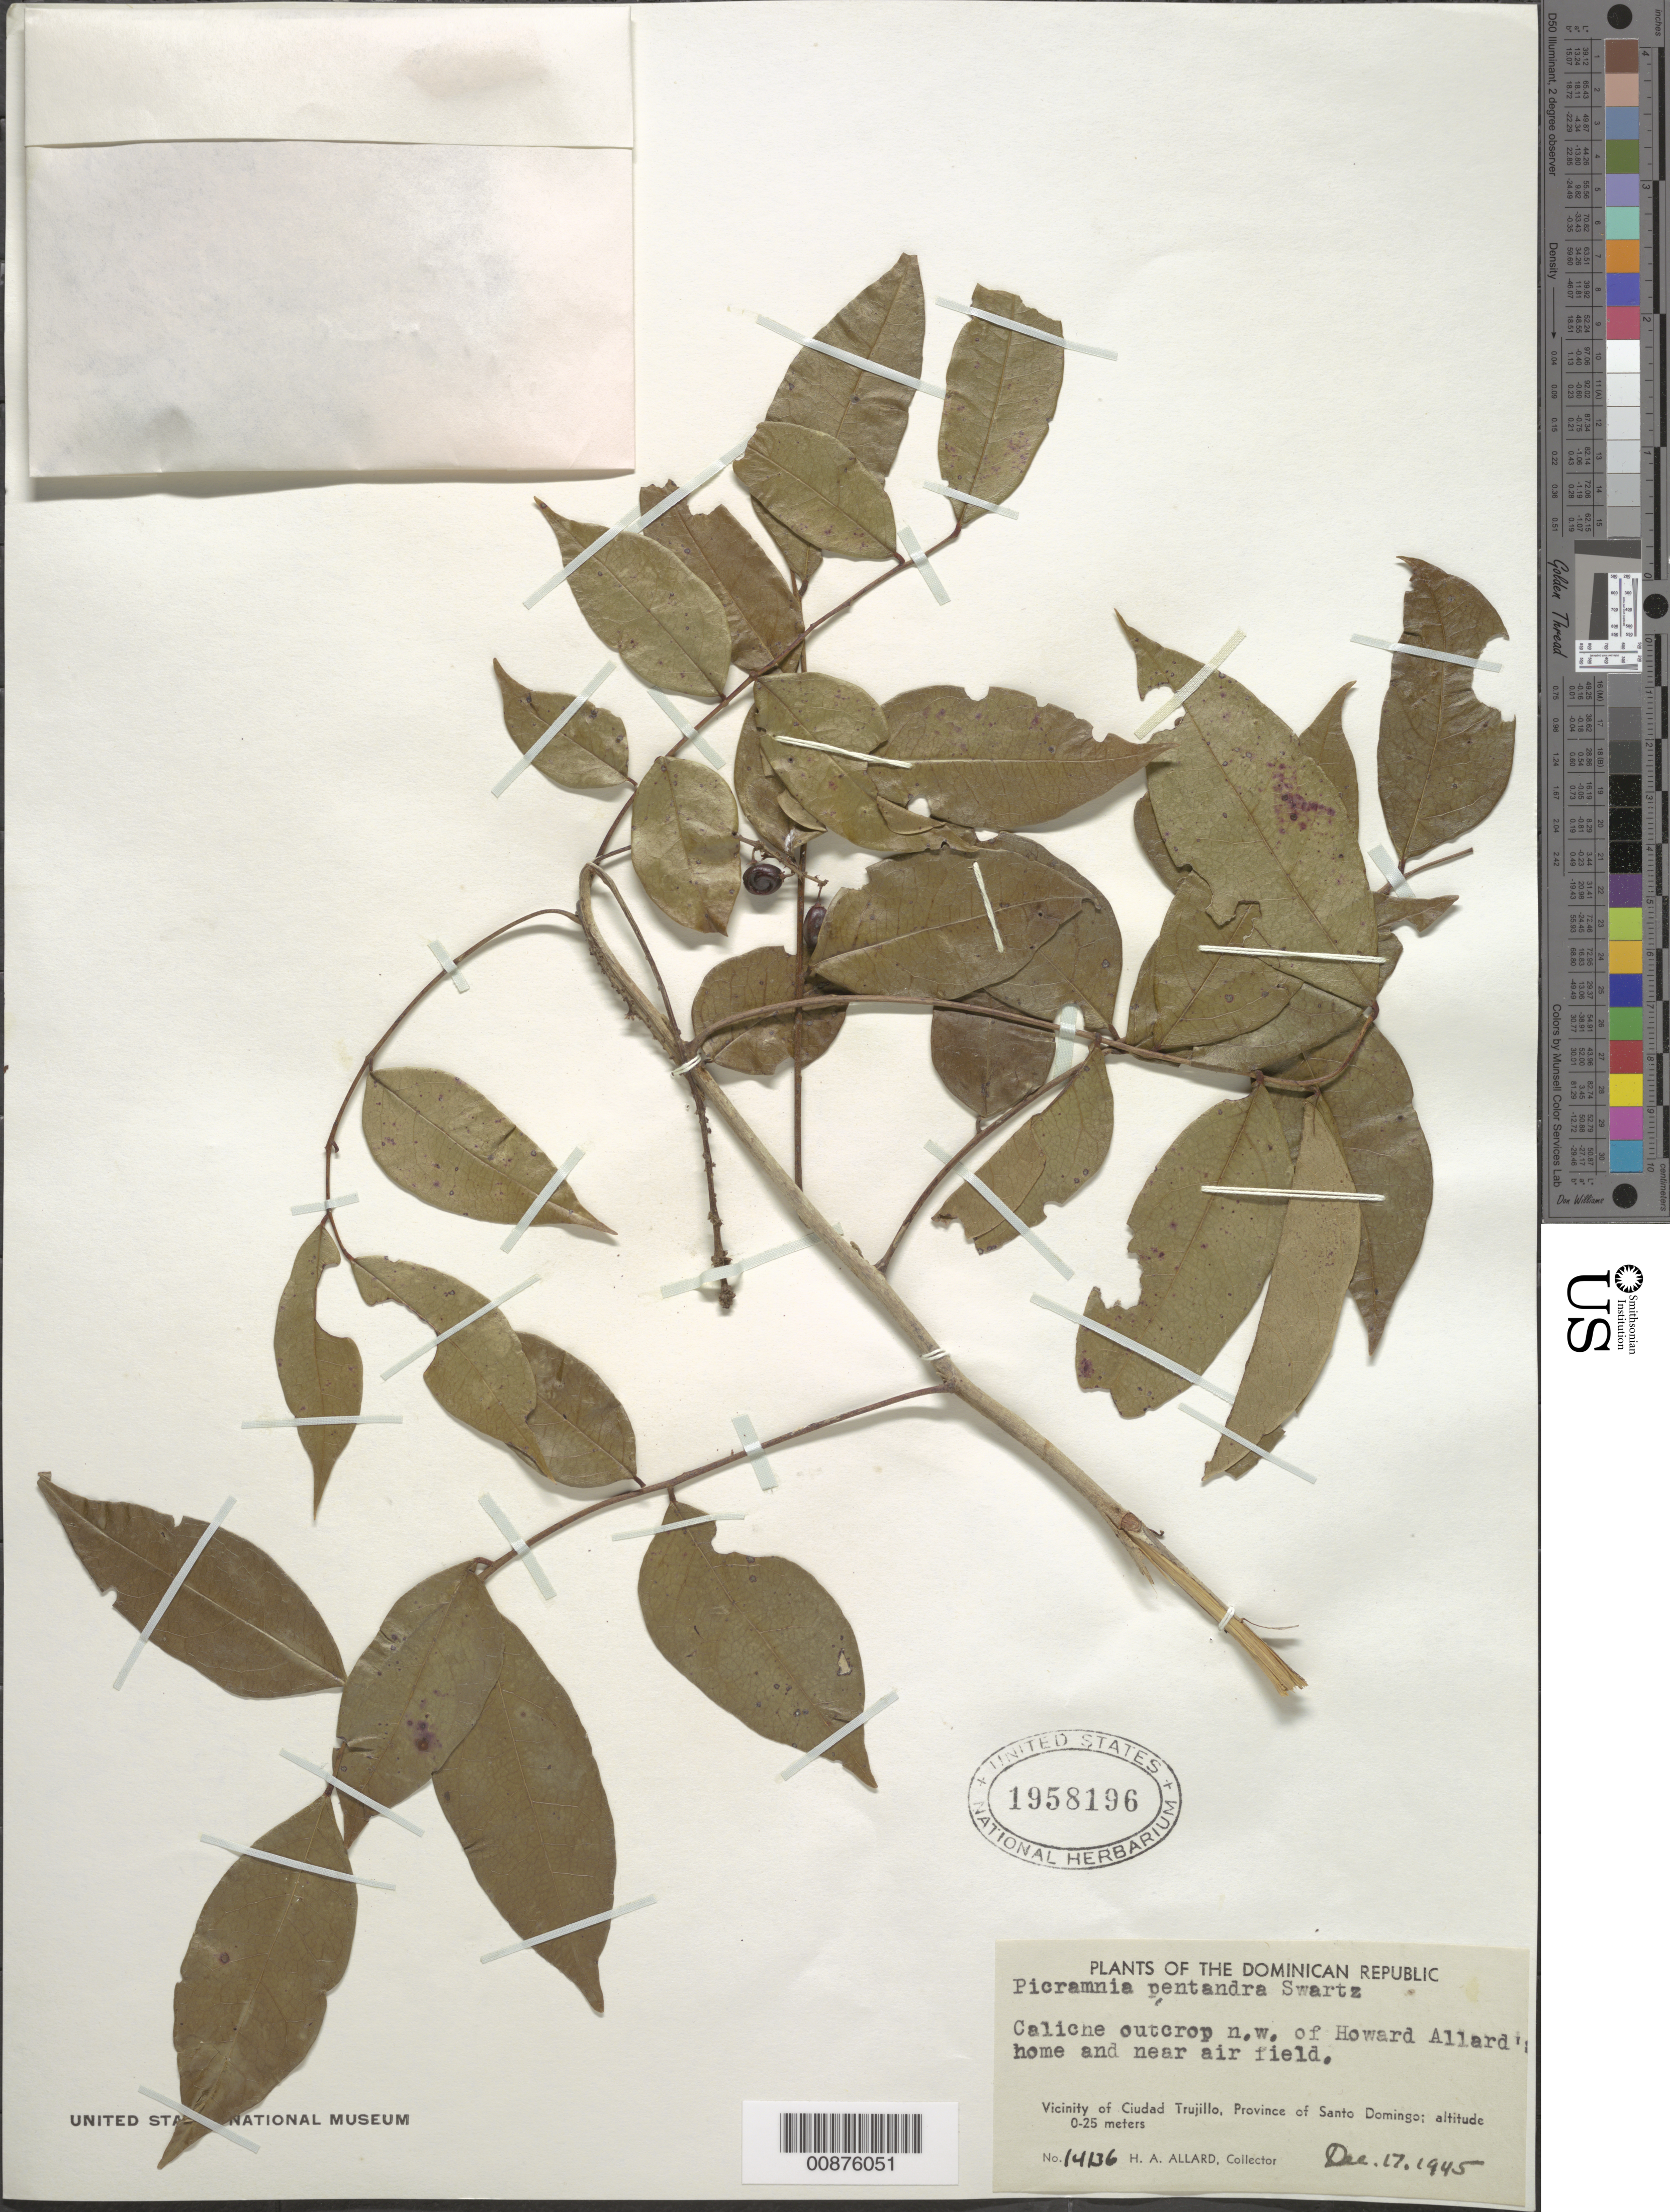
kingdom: Plantae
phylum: Tracheophyta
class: Magnoliopsida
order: Picramniales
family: Picramniaceae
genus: Picramnia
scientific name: Picramnia pentandra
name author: Sw.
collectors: H. A. Allard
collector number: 14136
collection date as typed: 17 Dec 1945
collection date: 1945-12-17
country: Dominican Republic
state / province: Distrito Nacional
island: Hispaniola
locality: Vicinity of Santo Domingo City, NW of Howard Allard's home and near air field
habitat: Caliche outcrop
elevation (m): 0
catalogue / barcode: US 1958196